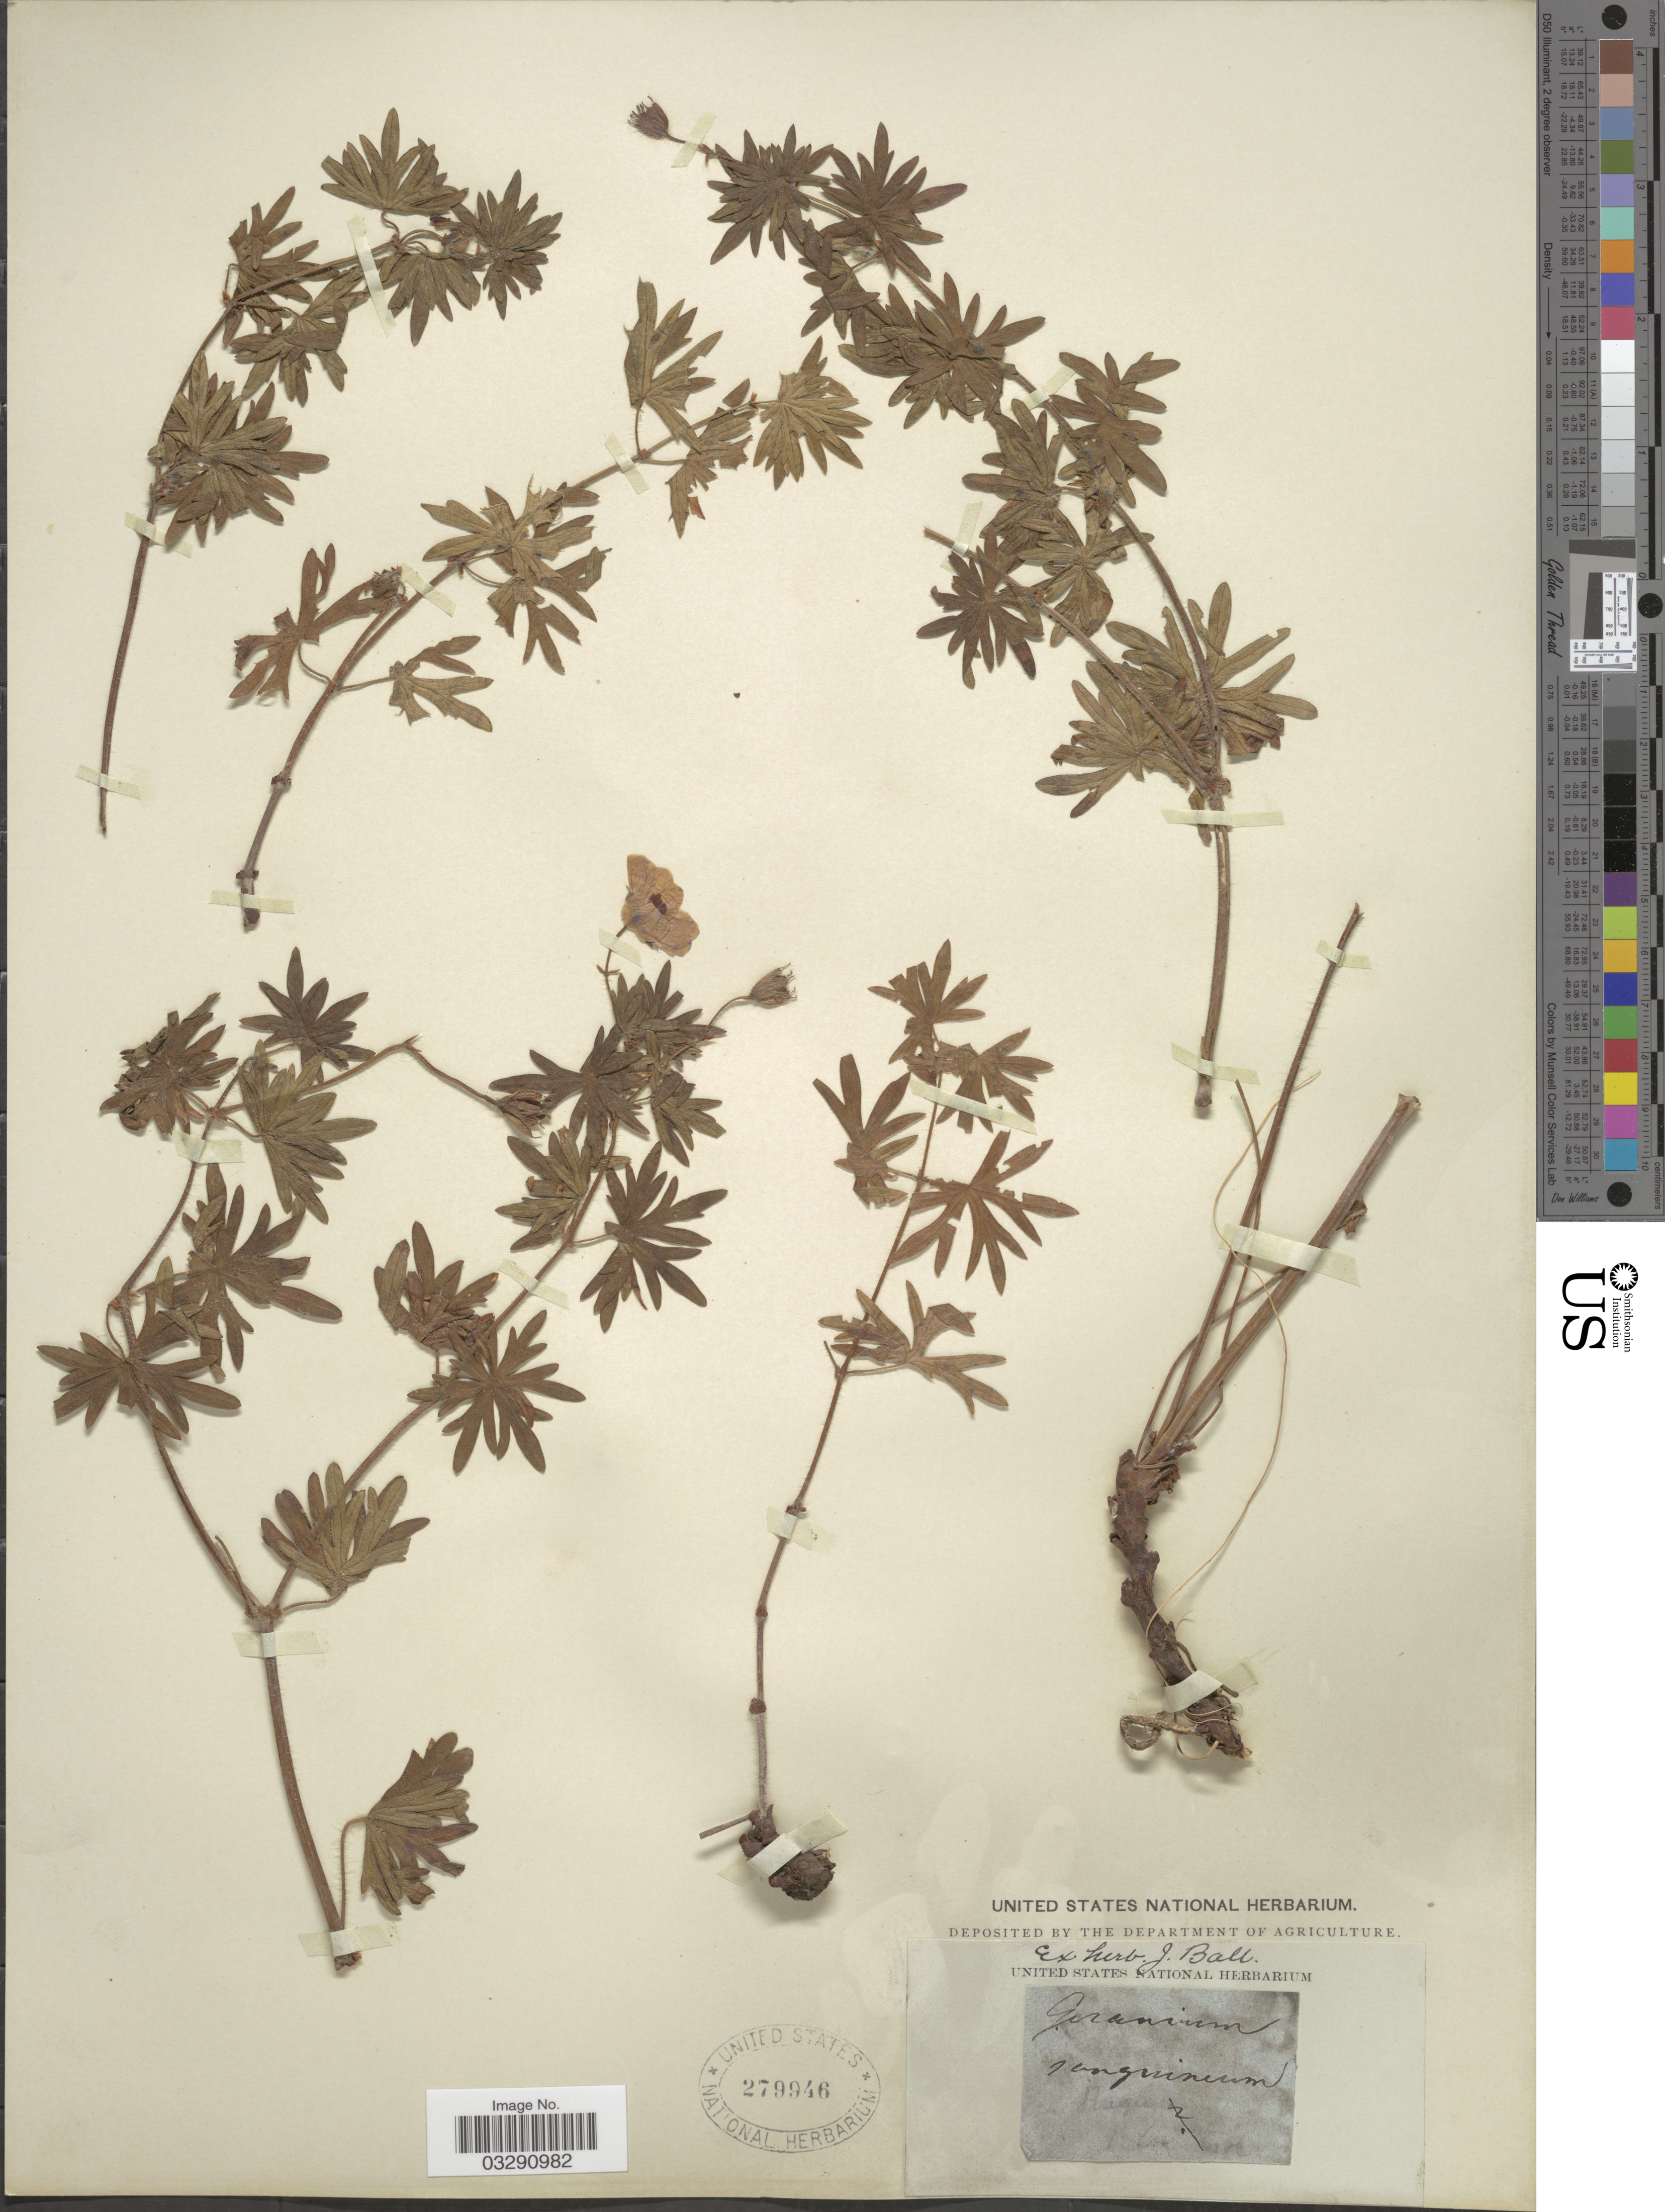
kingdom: Plantae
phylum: Tracheophyta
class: Magnoliopsida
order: Geraniales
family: Geraniaceae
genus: Geranium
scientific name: Geranium sanguineum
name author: L.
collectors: ex herb. John Ball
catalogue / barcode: US 279946